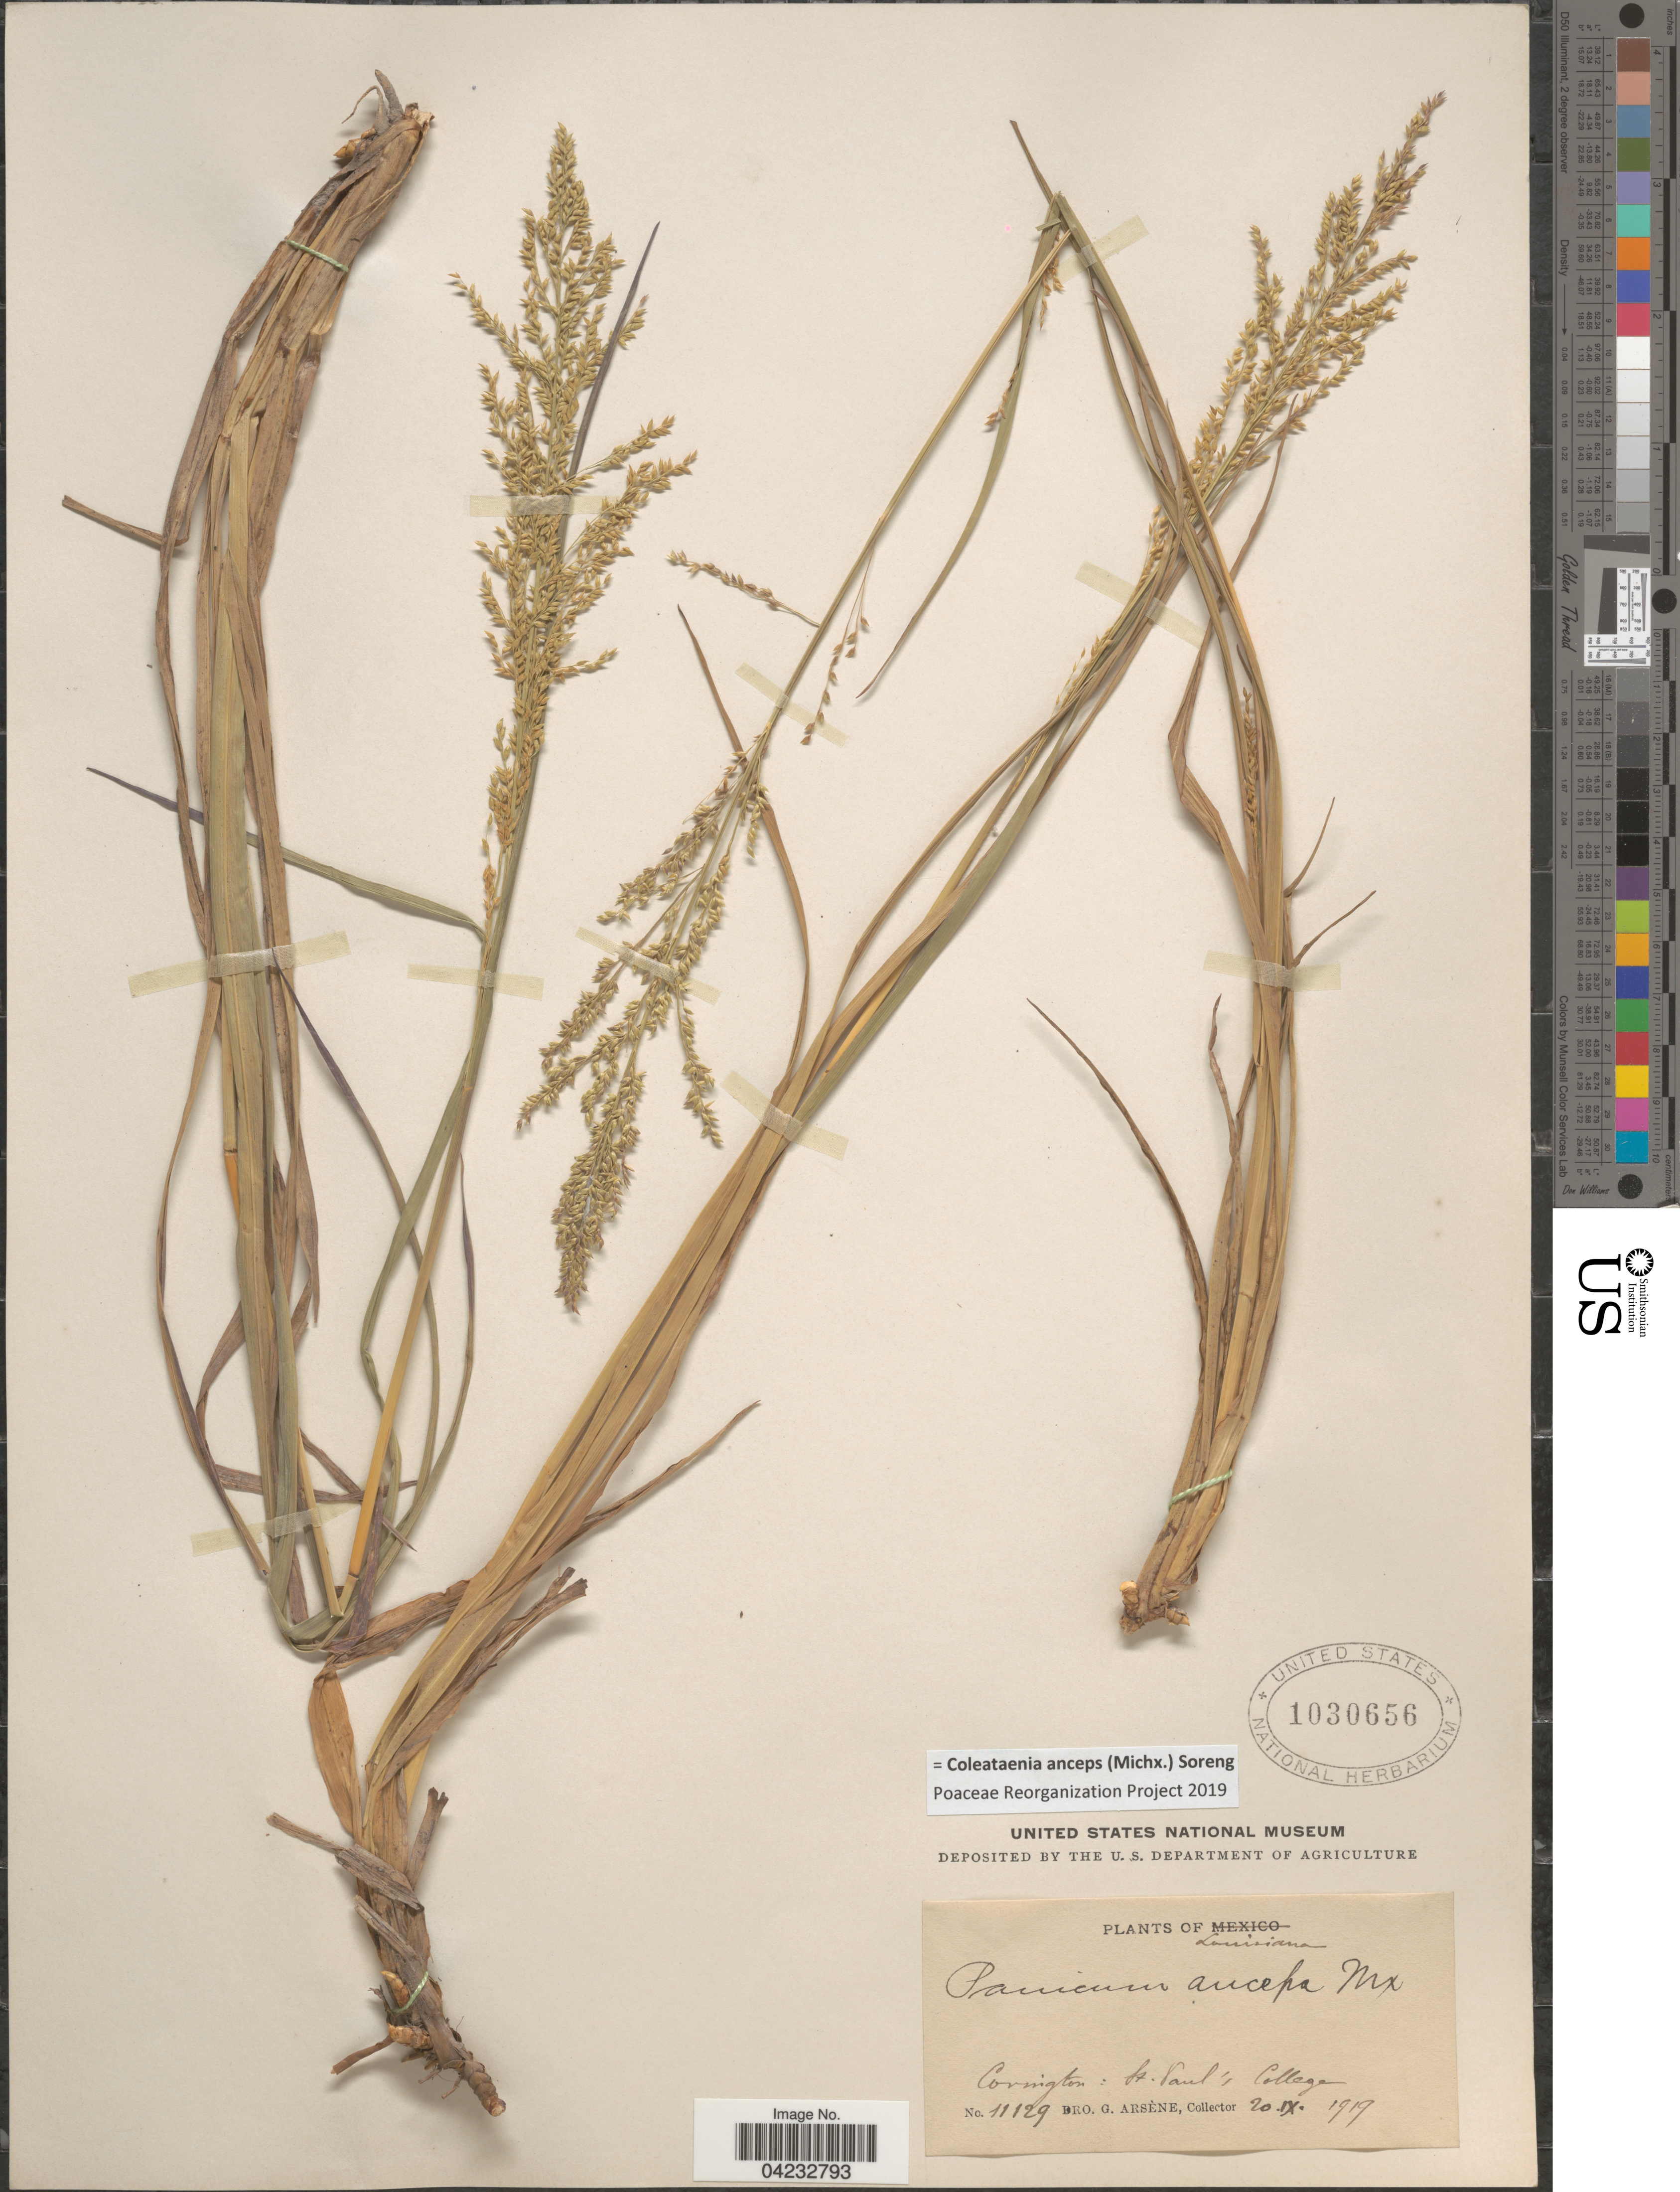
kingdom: Plantae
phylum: Tracheophyta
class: Liliopsida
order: Poales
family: Poaceae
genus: Coleataenia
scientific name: Coleataenia anceps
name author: (Michx.) Soreng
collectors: Bro. G. Arsène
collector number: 11129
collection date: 1919-09-20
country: United States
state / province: Louisiana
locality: Covington: St. Paul's College.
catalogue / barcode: US 1030656